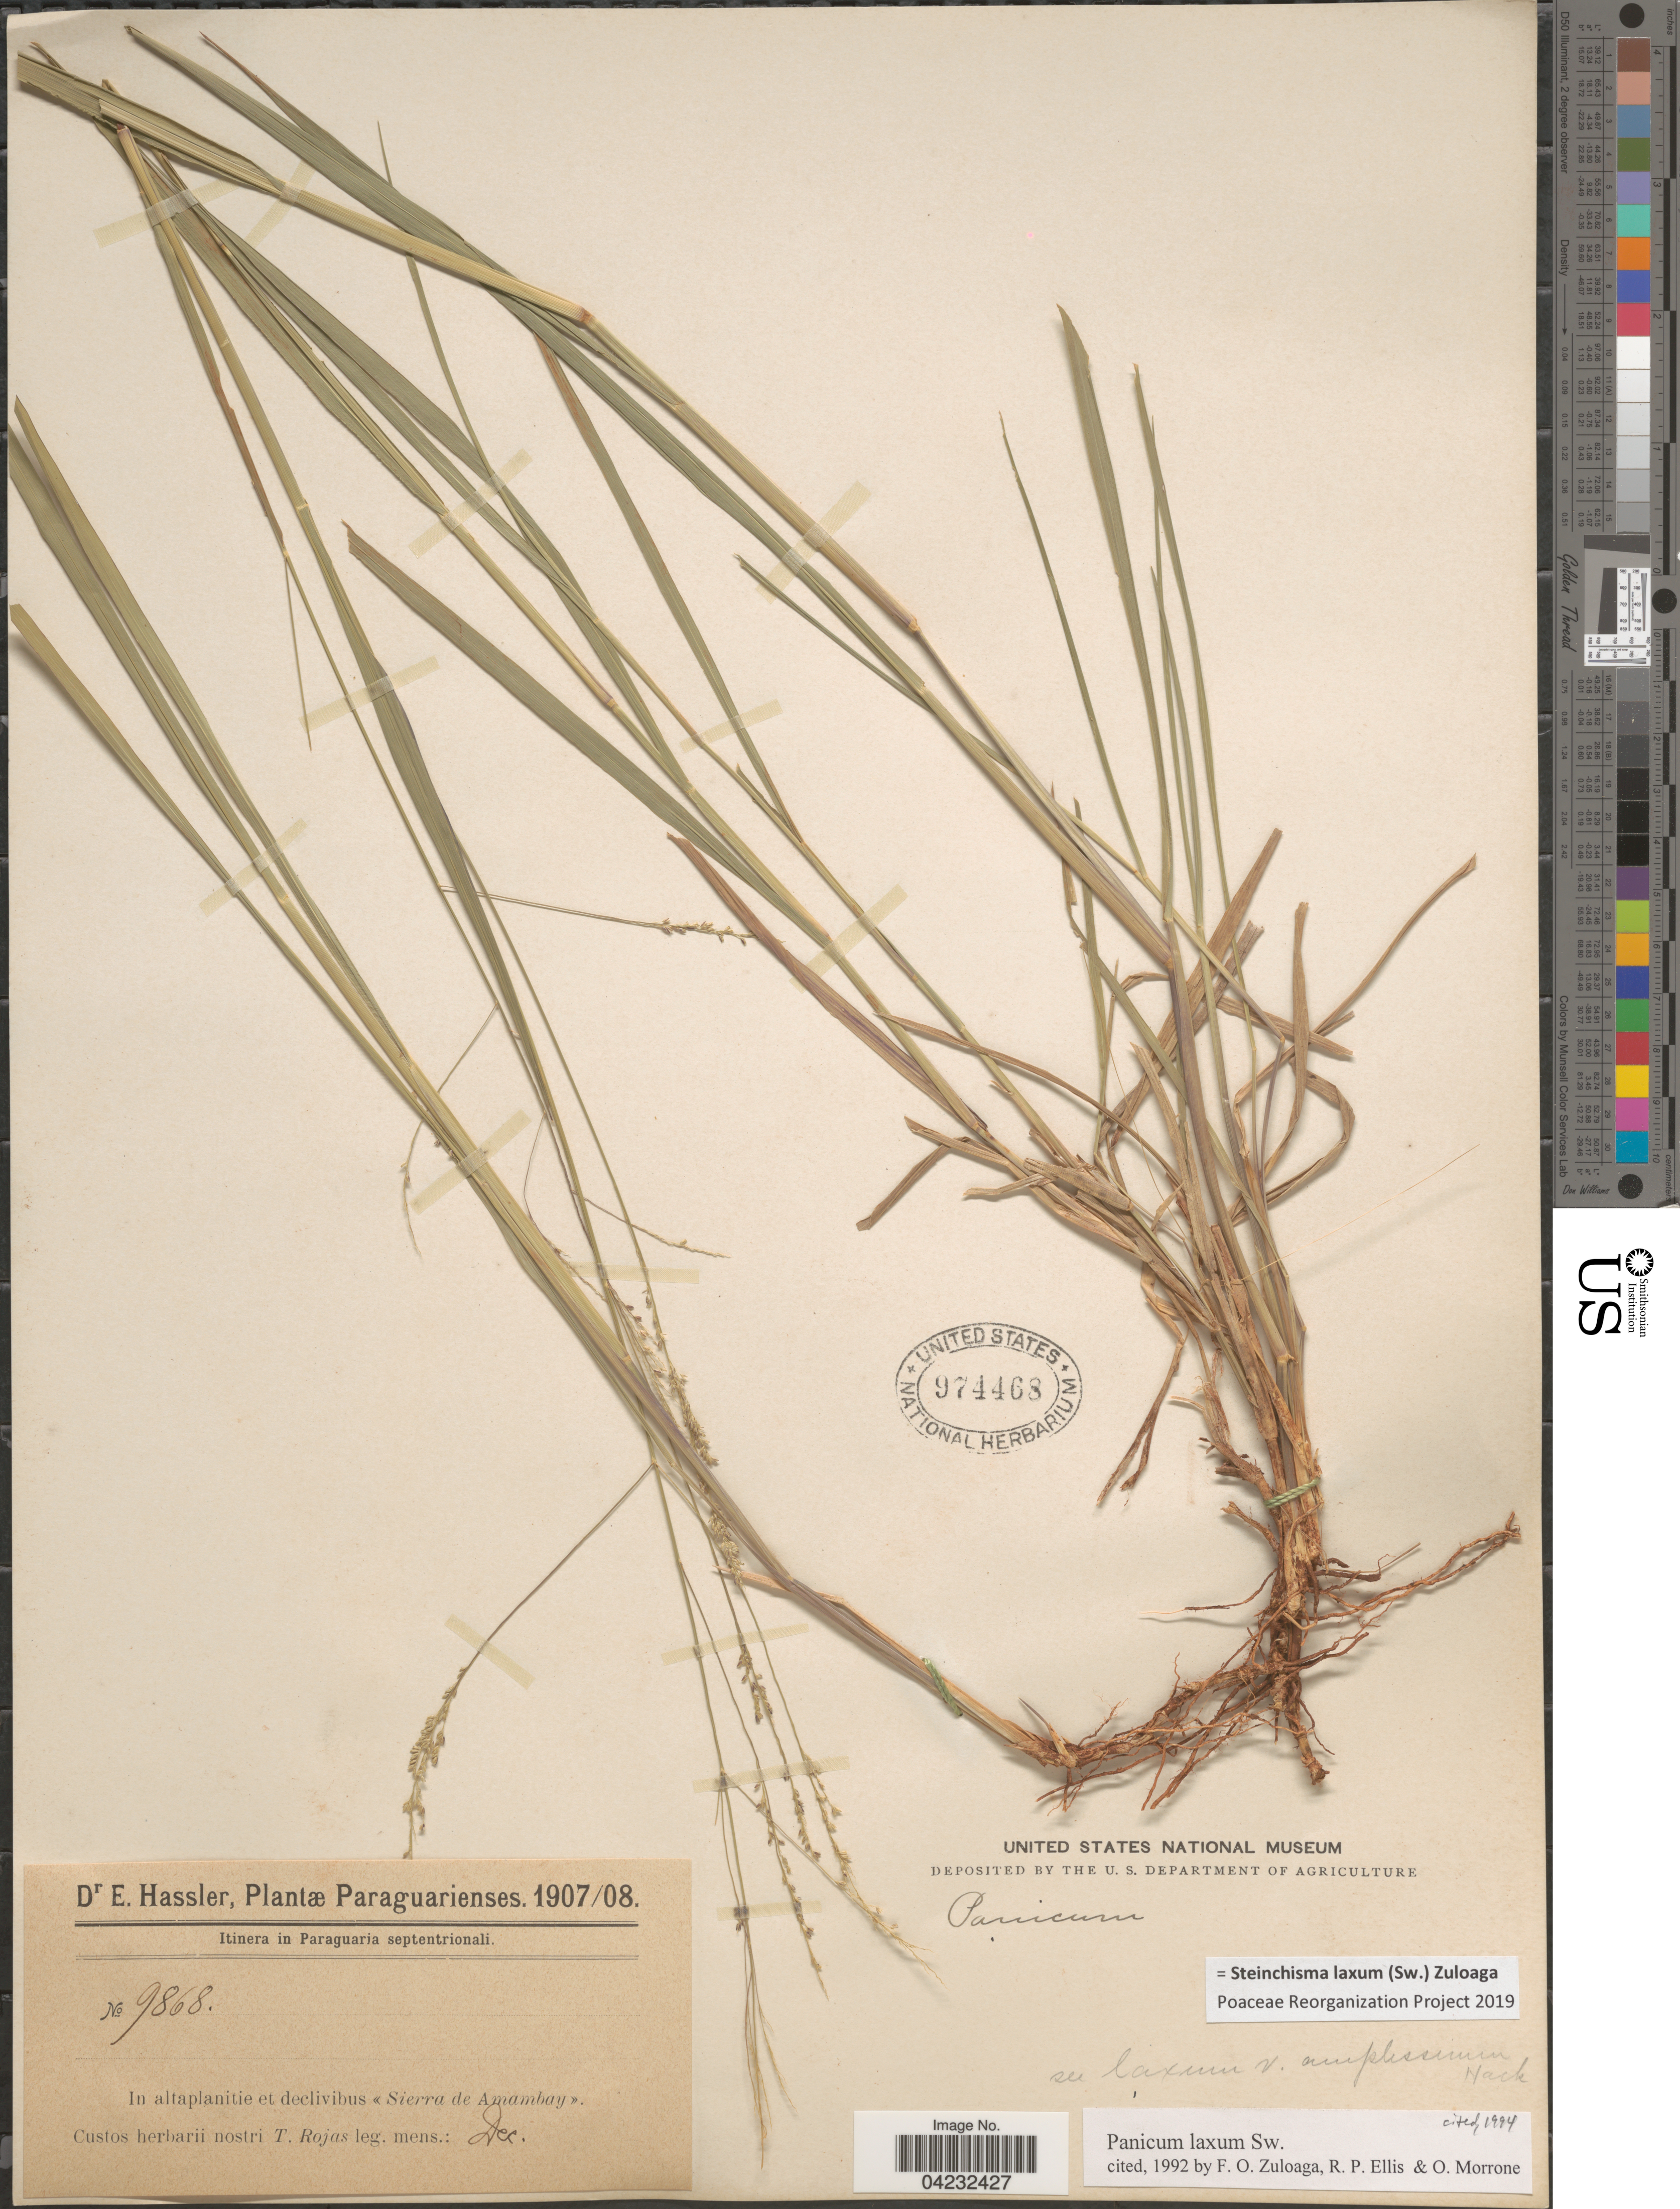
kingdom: Plantae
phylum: Tracheophyta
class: Liliopsida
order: Poales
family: Poaceae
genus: Steinchisma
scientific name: Steinchisma laxum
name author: (Sw.) Zuloaga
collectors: E. Hassler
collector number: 9868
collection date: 1907-12/1908-12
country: Paraguay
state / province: Amambay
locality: Itinera in Paraguaria septentrionali. In altaplanitie et declivibus « Sierra de Amambay ».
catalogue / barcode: US 974468